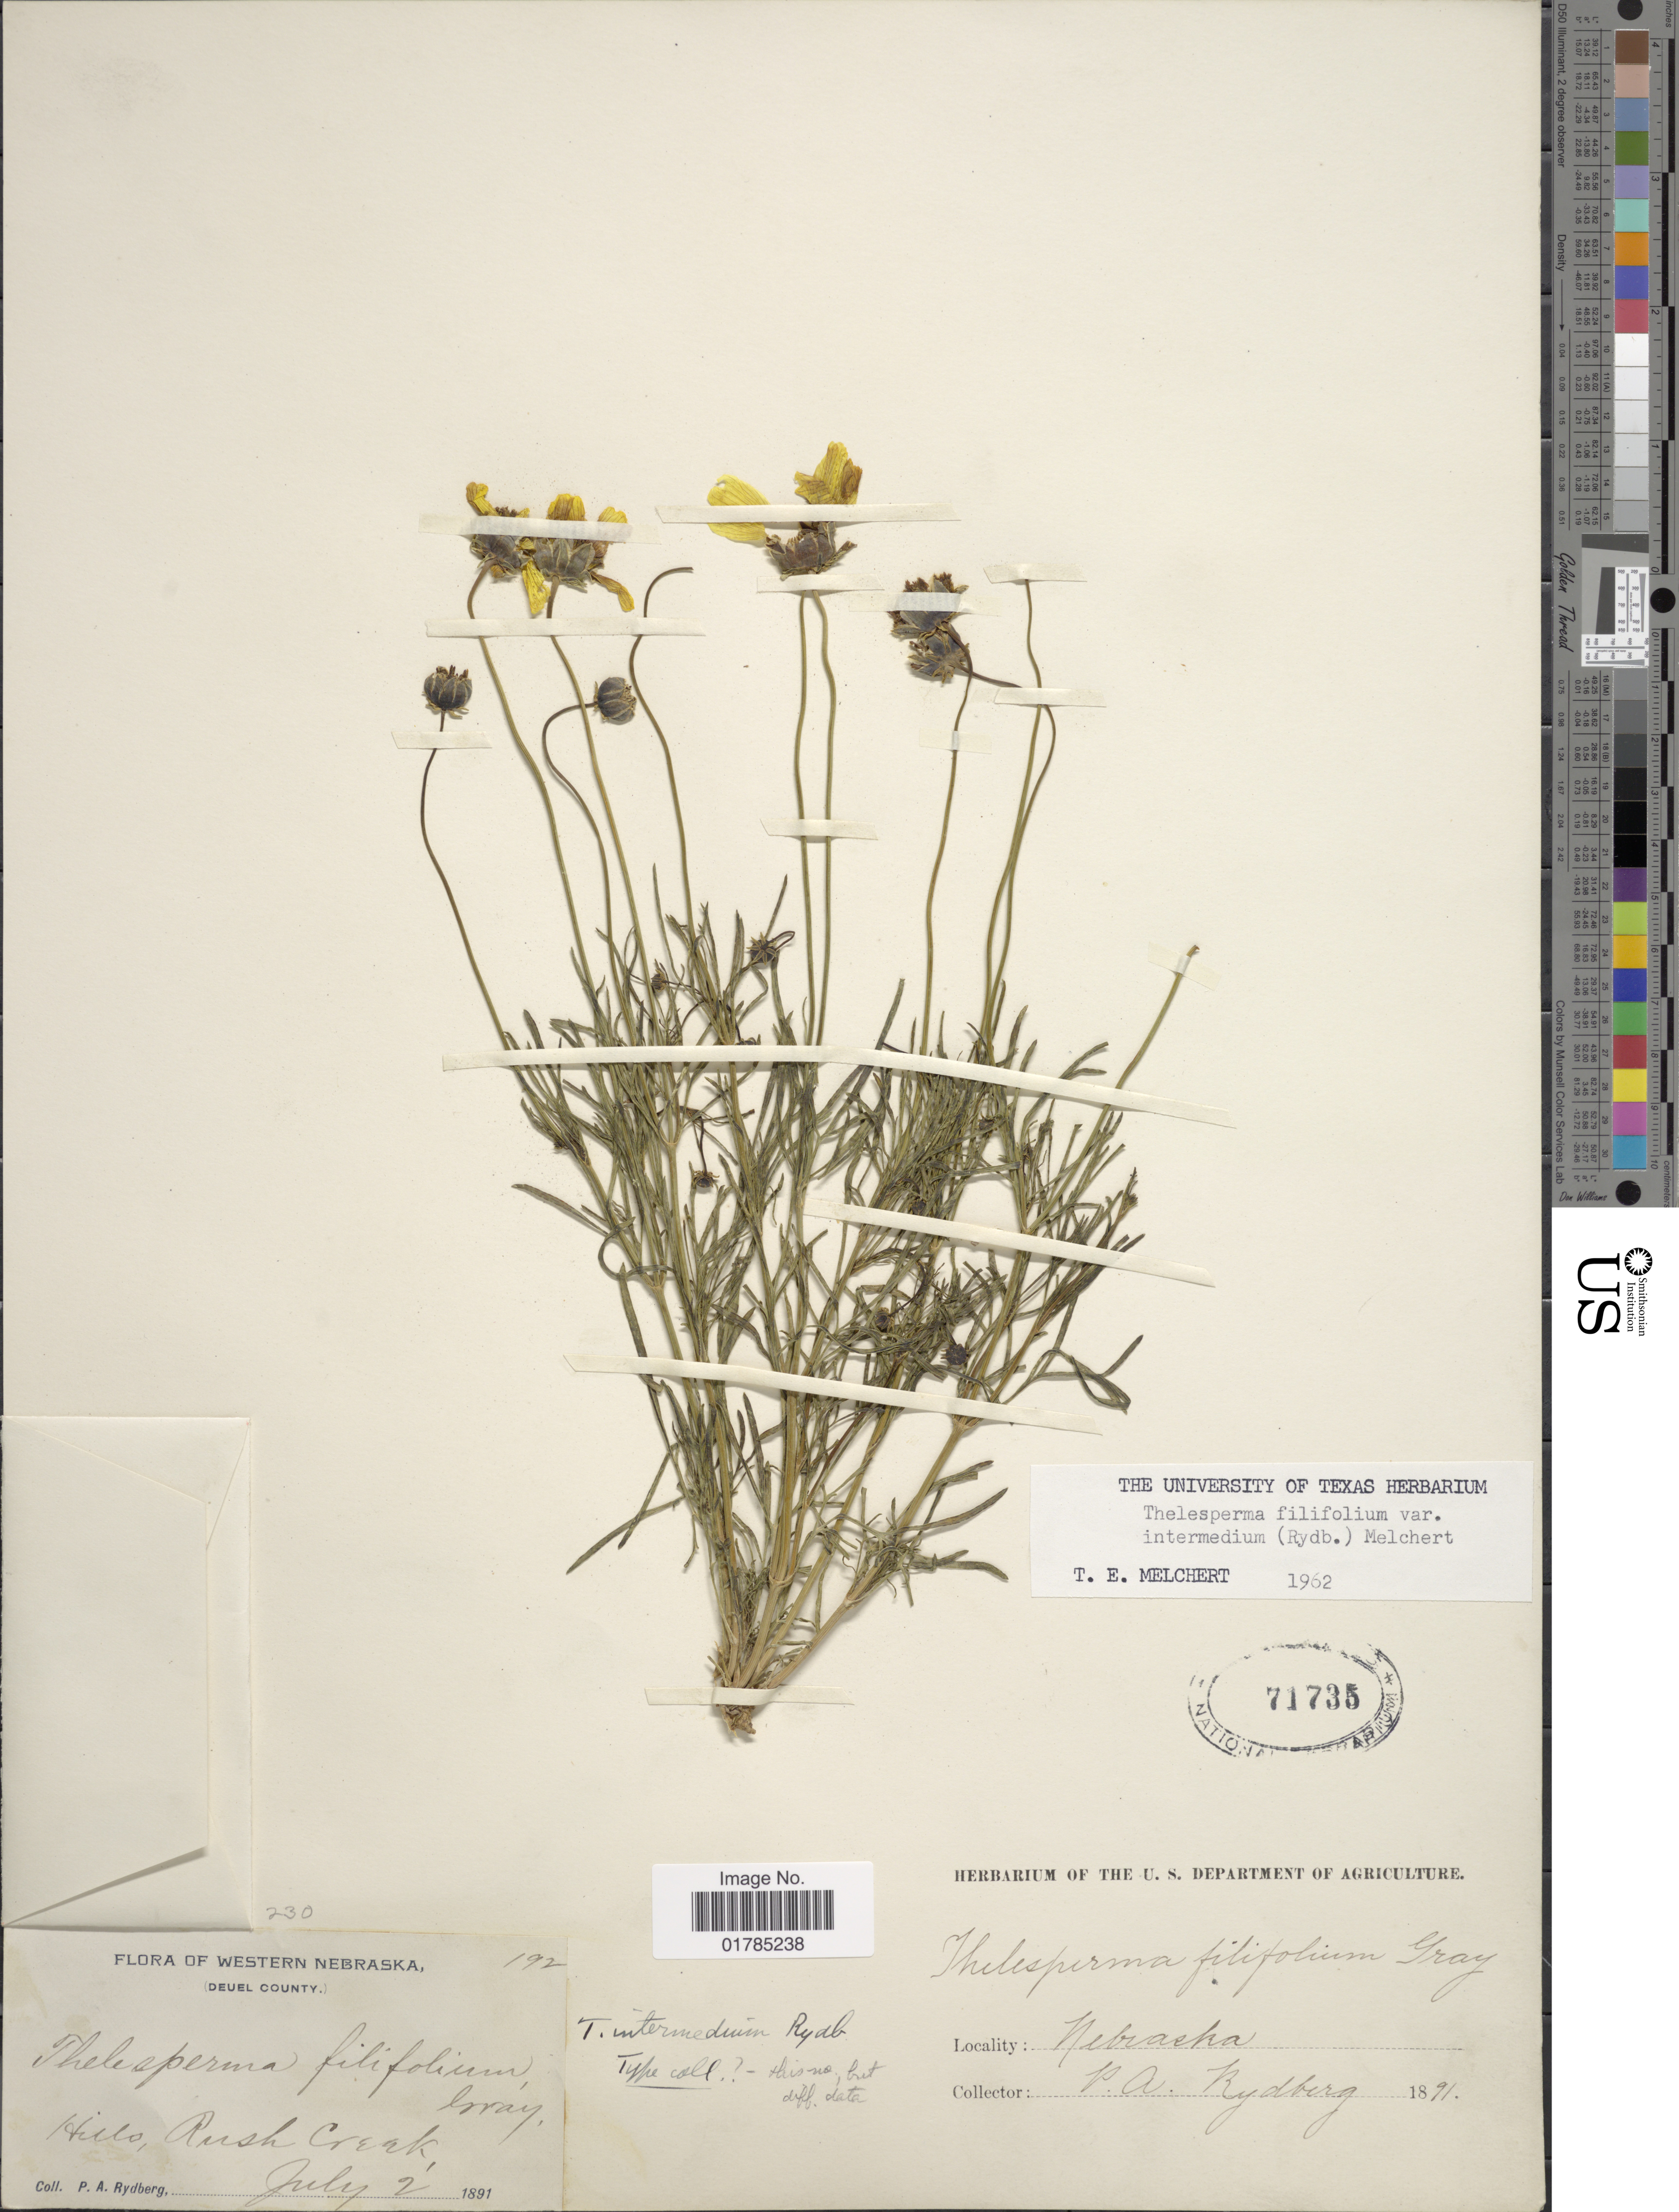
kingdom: Plantae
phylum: Tracheophyta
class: Magnoliopsida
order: Asterales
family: Asteraceae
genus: Thelesperma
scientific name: Thelesperma filifolium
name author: (Hook.) A. Gray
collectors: P. A. Rydberg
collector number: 192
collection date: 1891-07-02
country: United States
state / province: Nebraska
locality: Hills, Rush Ceek (Western Nebraska), Deuel County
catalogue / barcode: US 71735